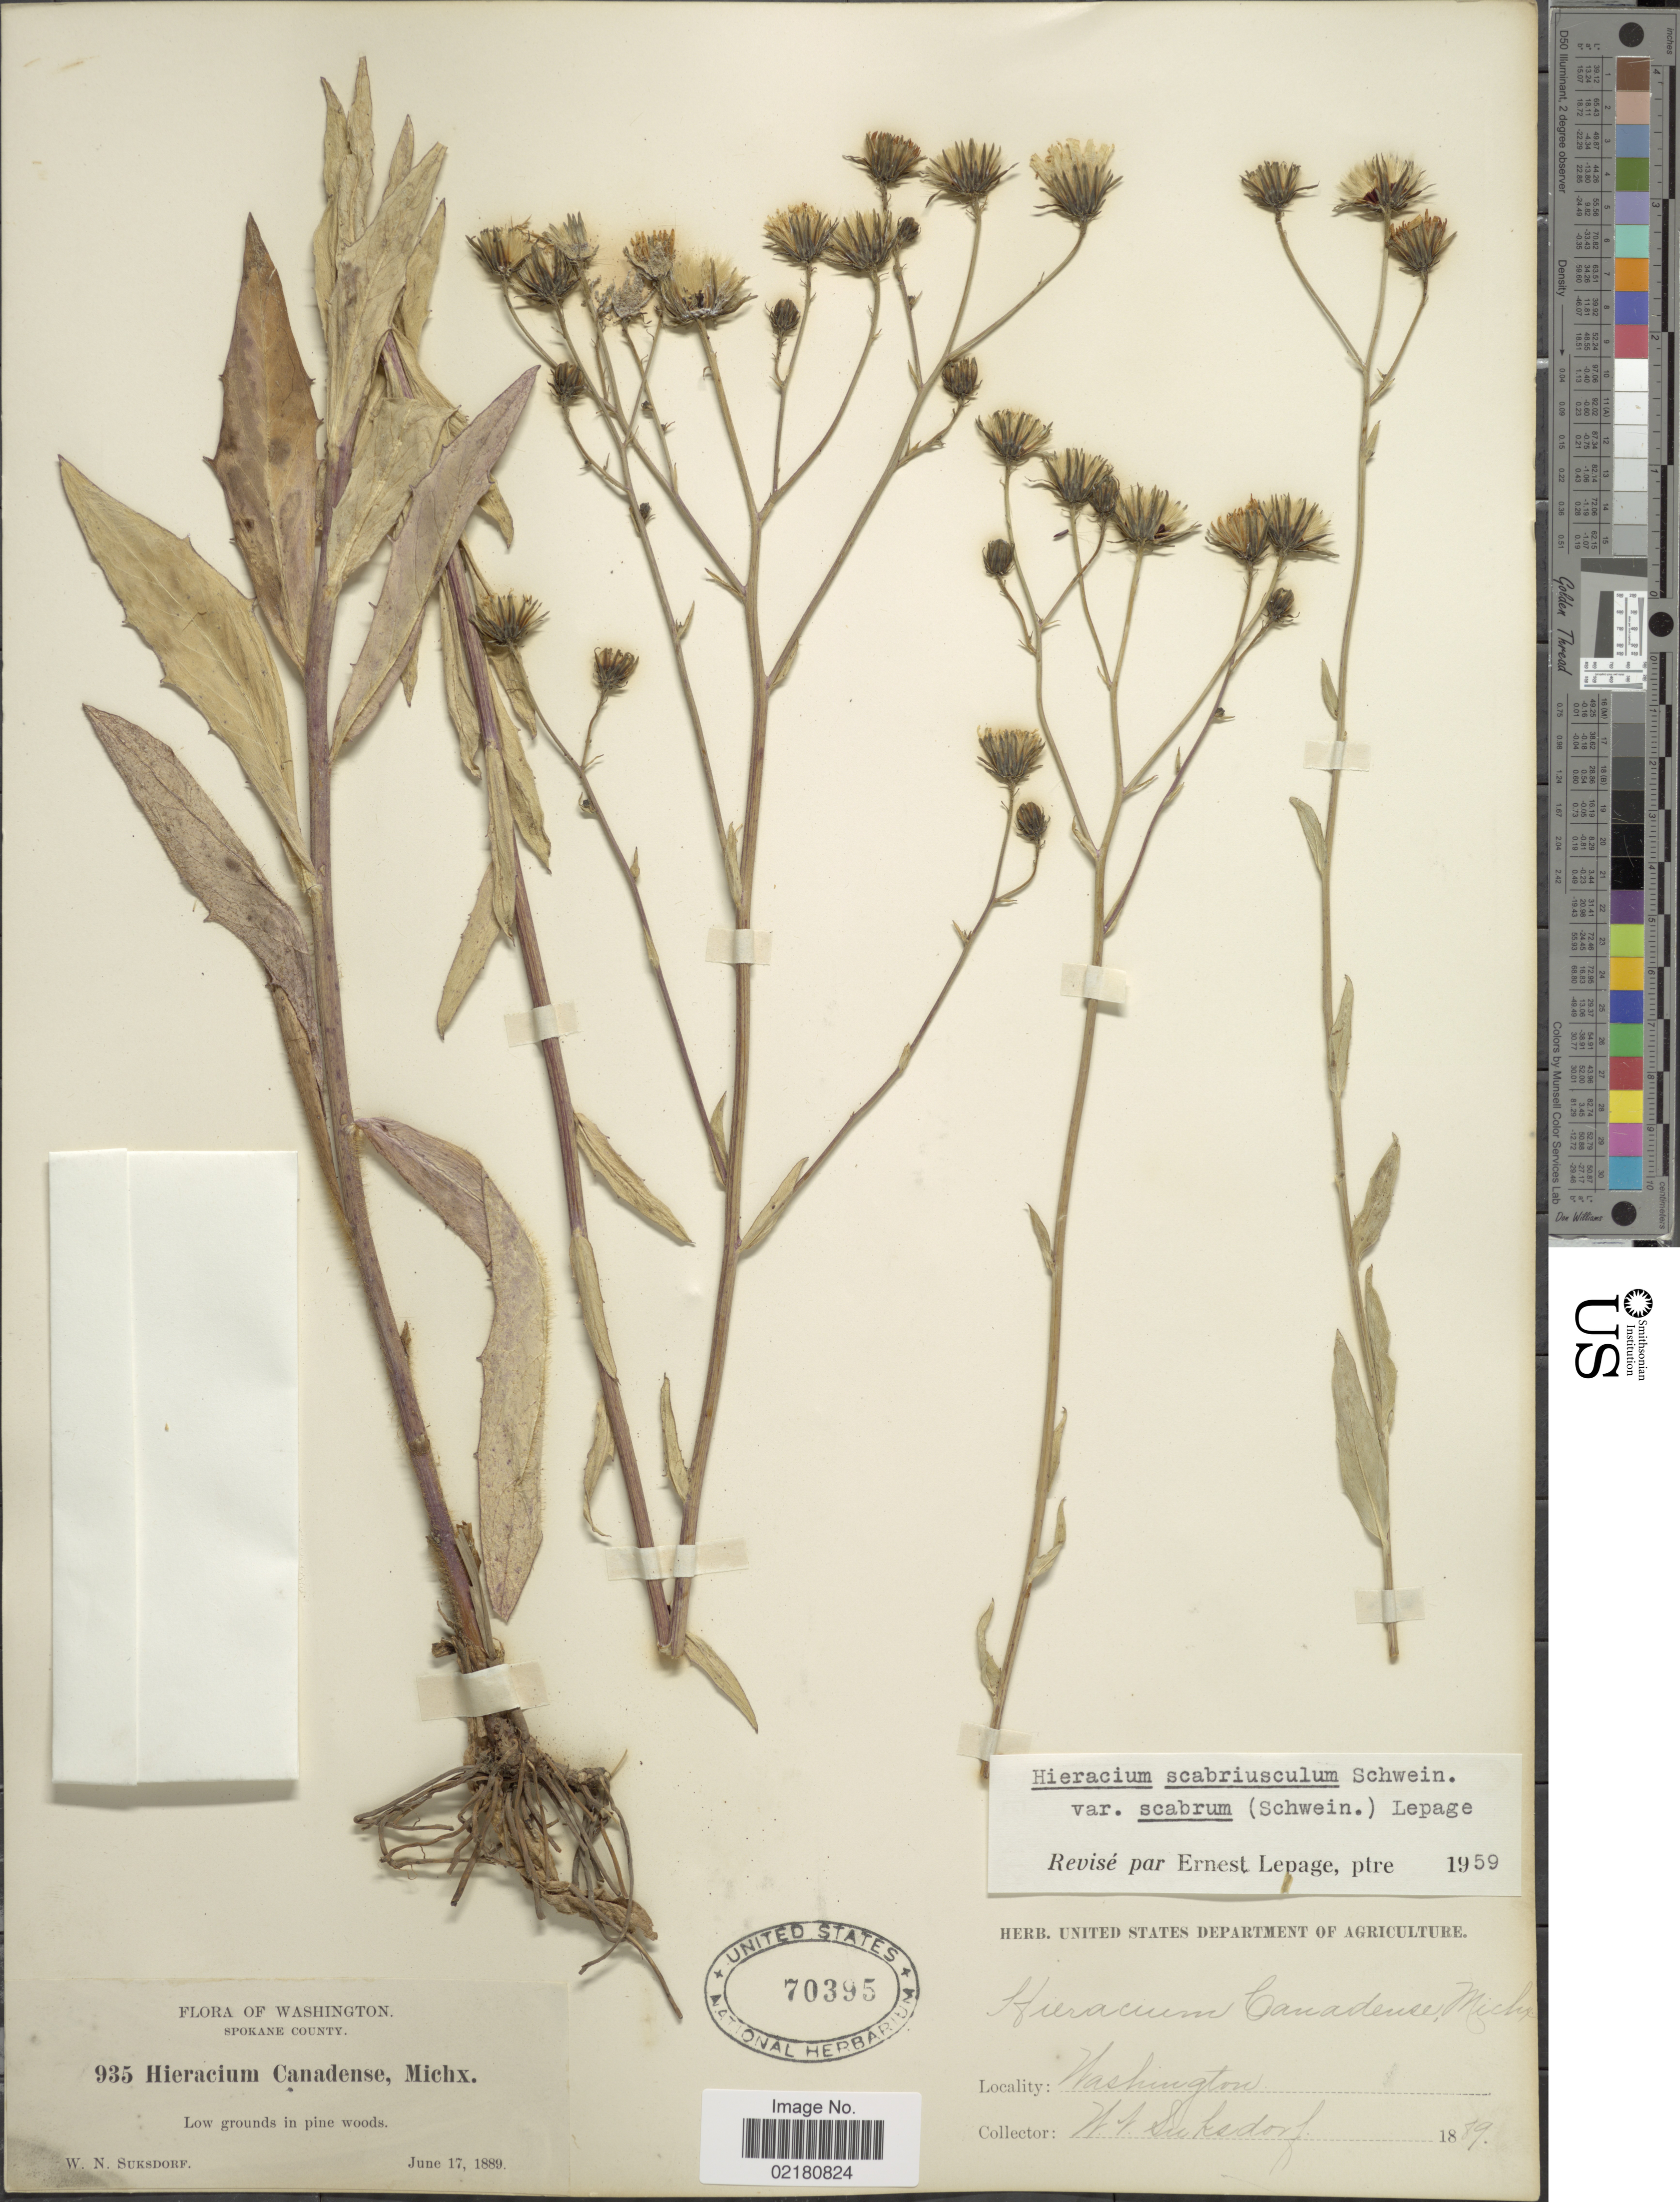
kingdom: Plantae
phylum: Tracheophyta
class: Magnoliopsida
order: Asterales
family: Asteraceae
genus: Hieracium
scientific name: Hieracium umbellatum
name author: L.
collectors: W. N. Suksdorf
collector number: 935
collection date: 1889-06-17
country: United States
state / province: Washington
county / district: Spokane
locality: Low grounds in pine woods. Spokane County.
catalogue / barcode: US 70395